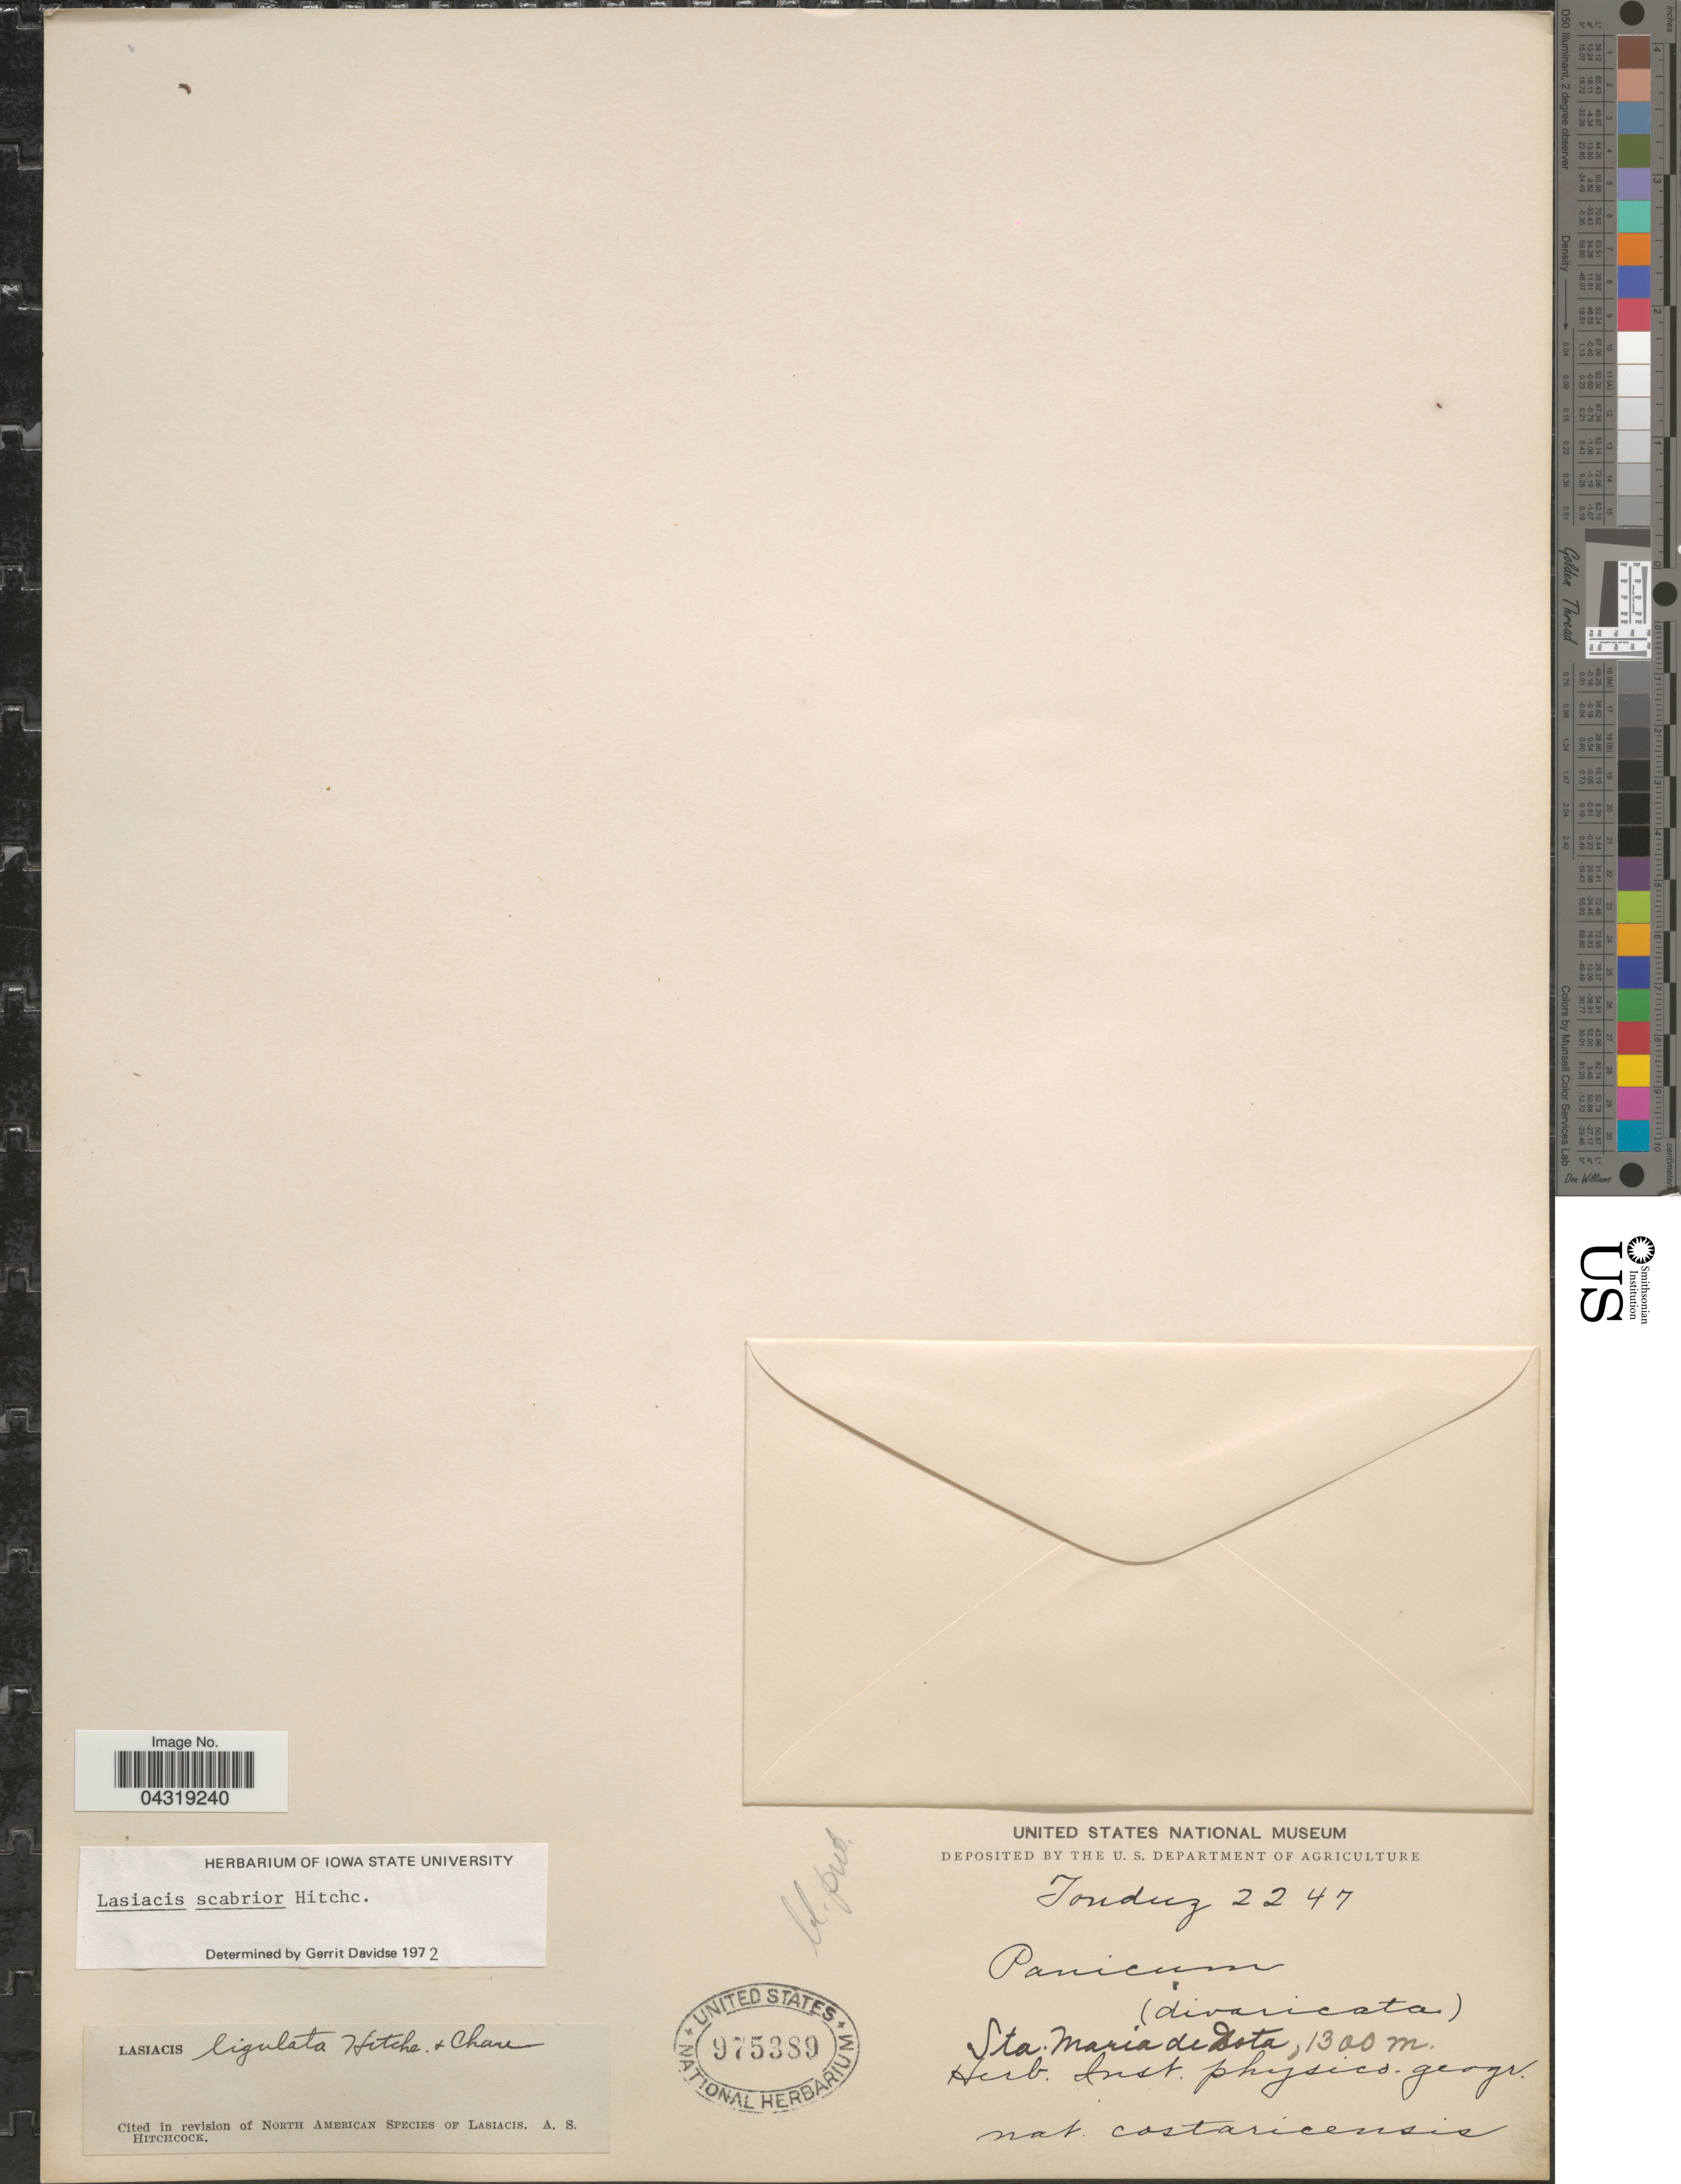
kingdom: Plantae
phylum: Tracheophyta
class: Liliopsida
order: Poales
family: Poaceae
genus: Lasiacis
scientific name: Lasiacis scabrior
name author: Hitchc.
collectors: Tonduz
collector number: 2247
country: Costa Rica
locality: Sta. Maria de Dosta.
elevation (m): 1300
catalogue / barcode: US 975389